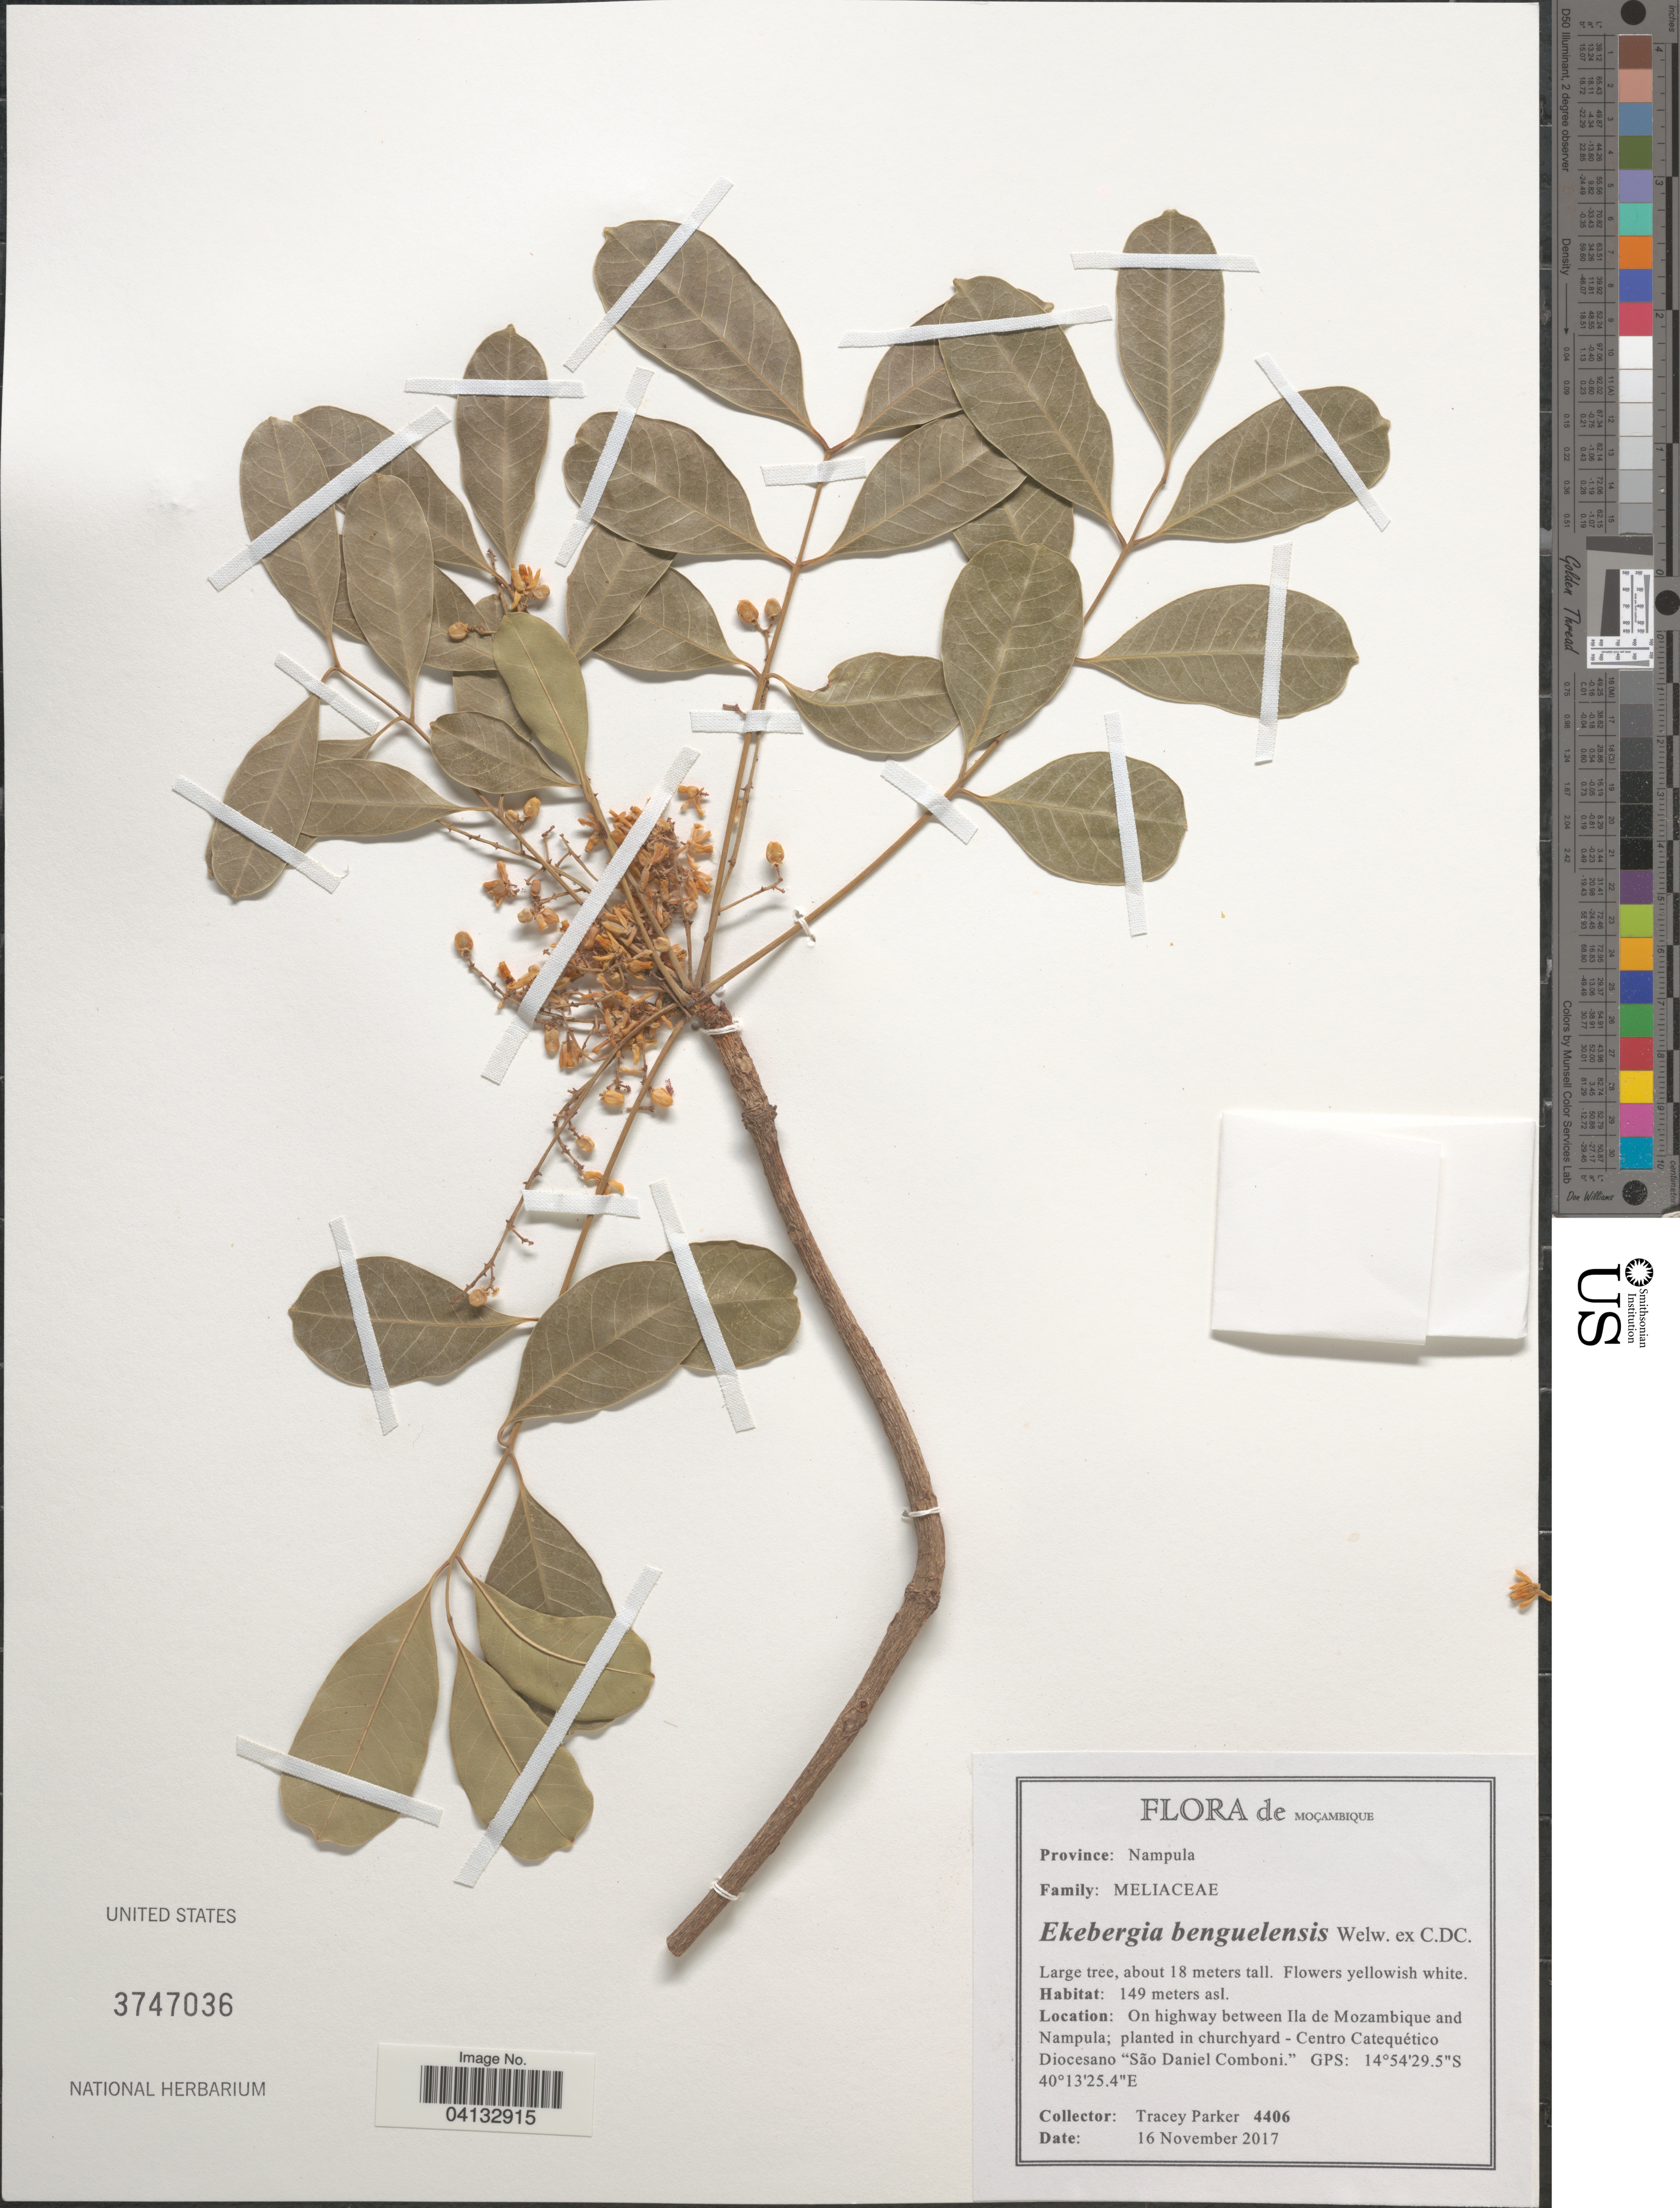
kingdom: Plantae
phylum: Tracheophyta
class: Magnoliopsida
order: Sapindales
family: Meliaceae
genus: Ekebergia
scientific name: Ekebergia benguelensis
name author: Welw. ex C. DC.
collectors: T. Parker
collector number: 4406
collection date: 2017-11-16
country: Mozambique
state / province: Nampula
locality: On highway between Ila de Mozambique and Nampula; planted in churchyard - Centro Catequético Diocesano "São Daniel Comboni".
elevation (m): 149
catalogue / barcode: US 3747036